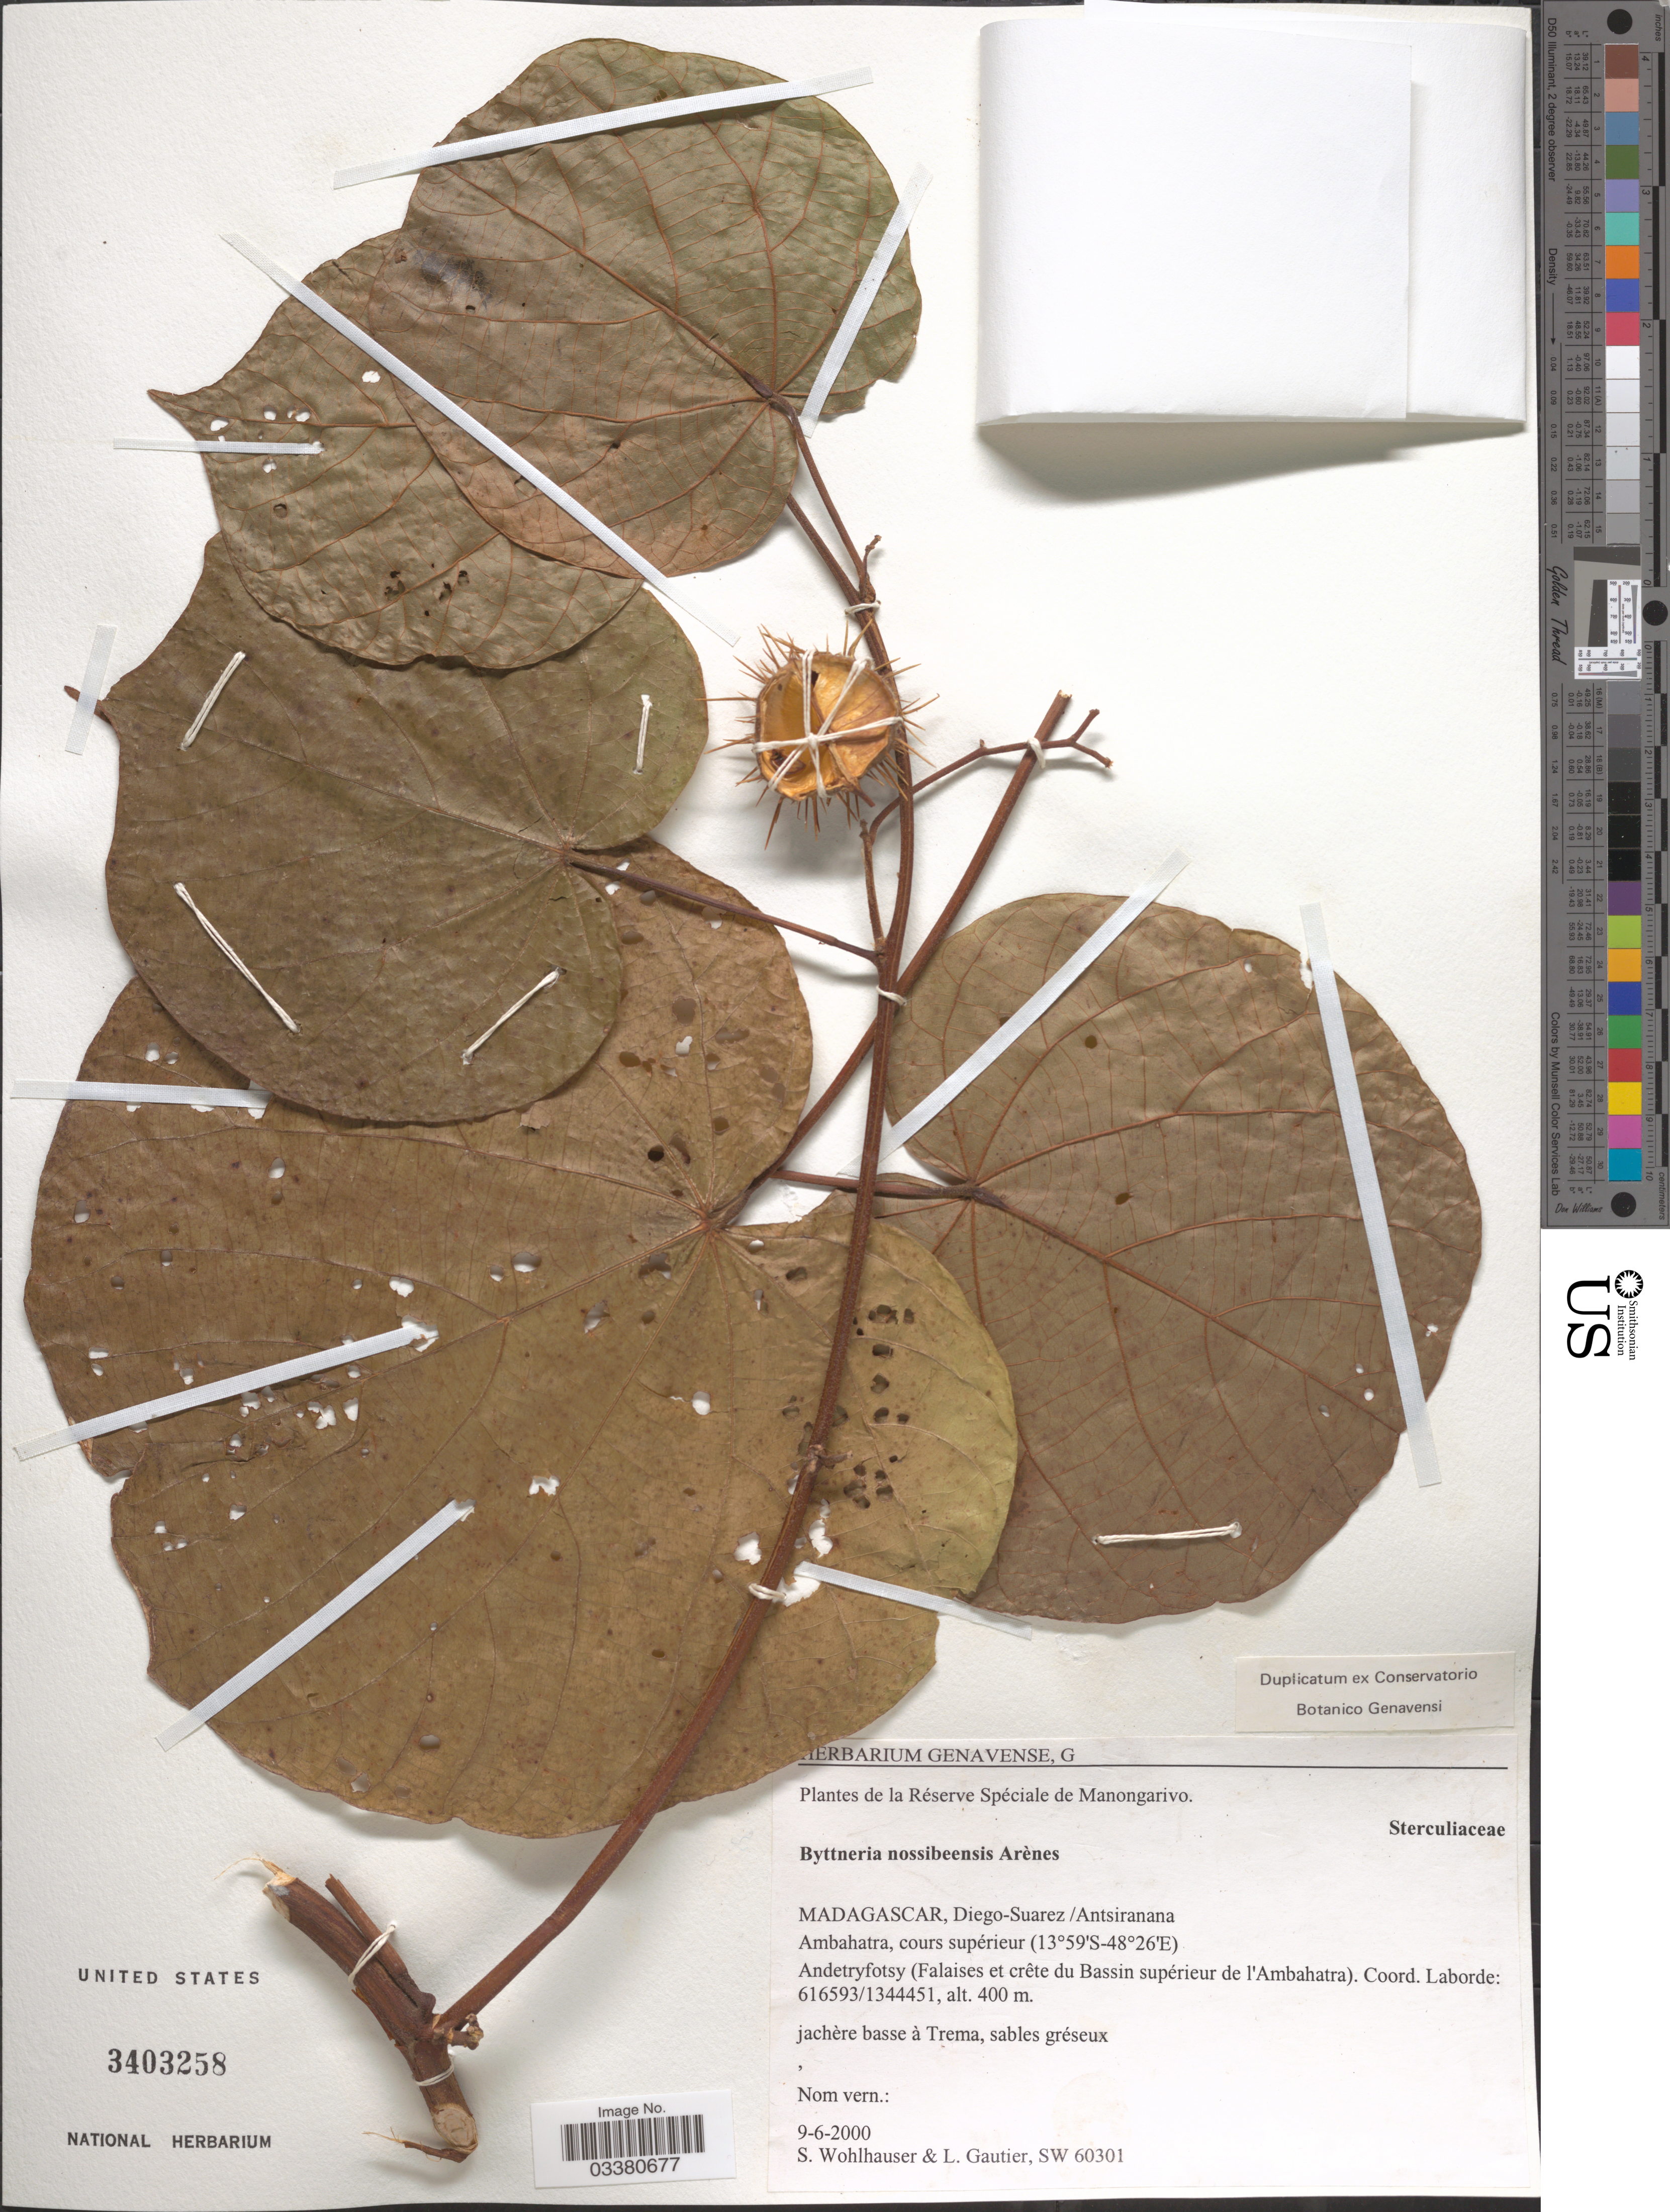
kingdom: Plantae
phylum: Tracheophyta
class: Magnoliopsida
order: Malvales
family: Malvaceae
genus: Byttneria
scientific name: Byttneria nossibeensis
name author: Arènes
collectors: S. Wohlhauser & L. Gautier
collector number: SW 60301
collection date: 2000-06-09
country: Madagascar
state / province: Diana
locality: De la Réserve Spéciale de Manongarivo. Diego-Suarez. Ambahatra, cours supérieur. Andetryfotsy (Falaises et crête du Bassin supérieur de l'Ambahatra). Coord. LabordeL 616593/1344451. [unsure placement]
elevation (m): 400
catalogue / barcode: US 3403258